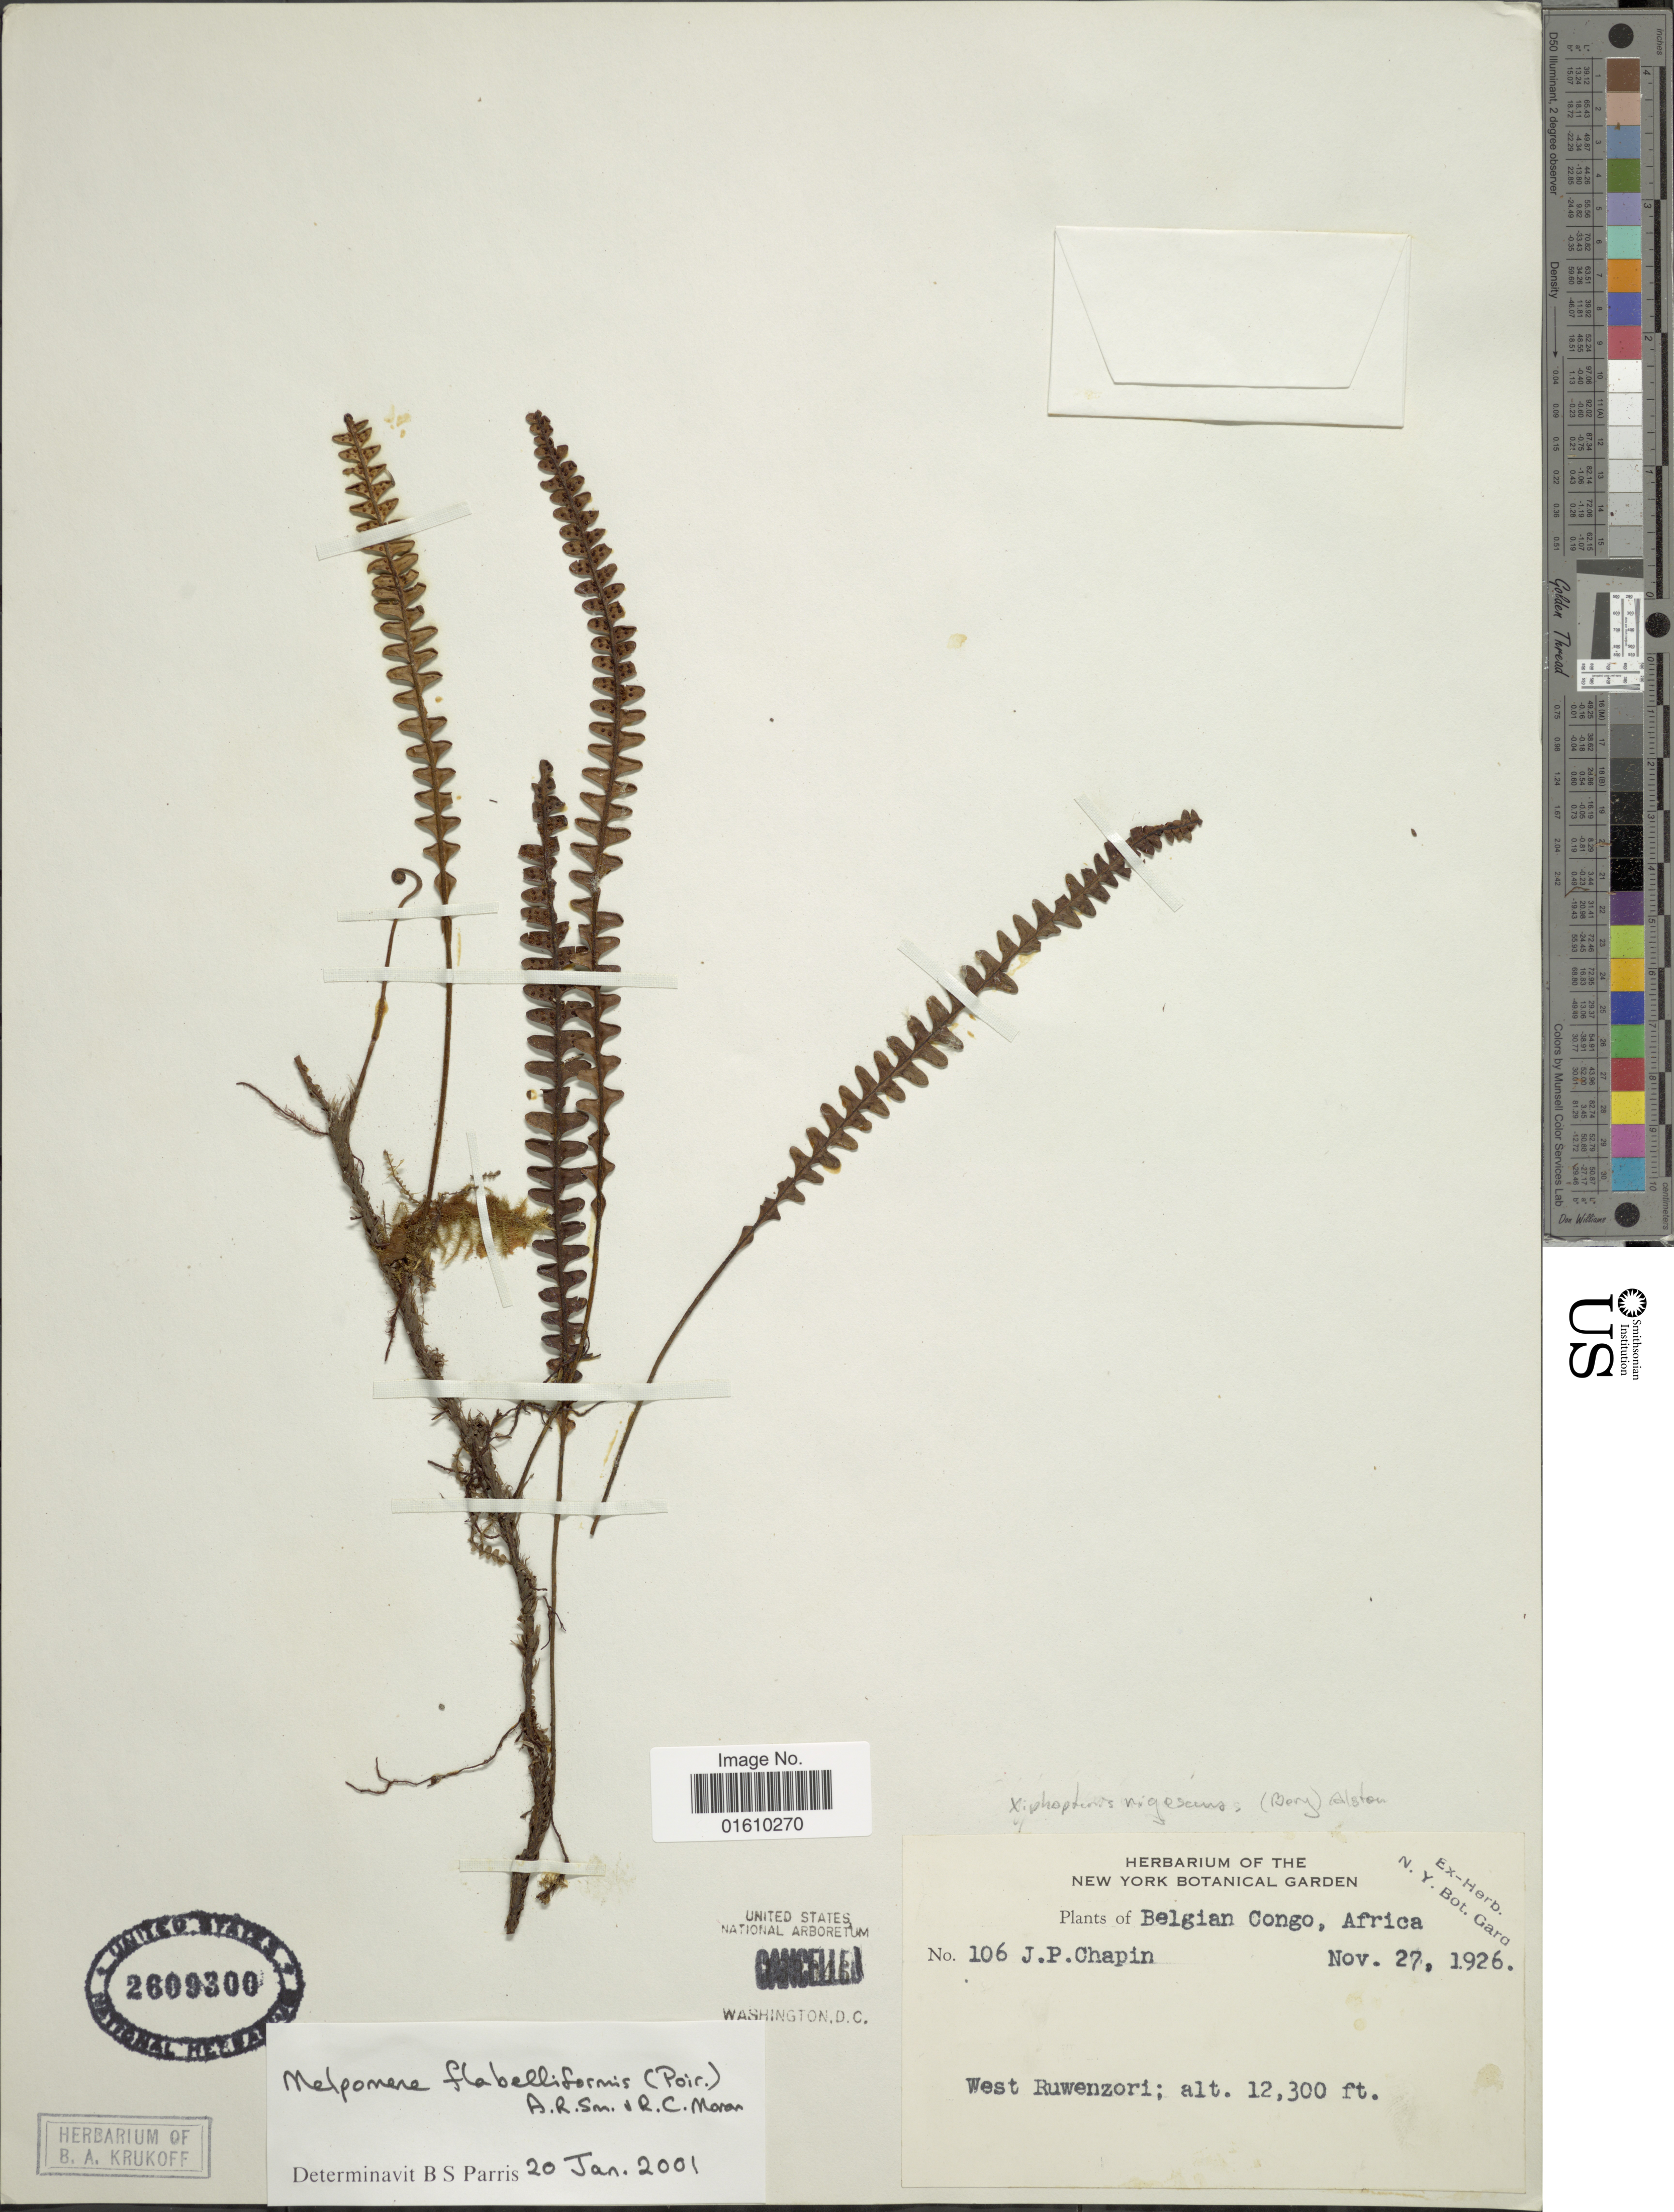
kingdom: Plantae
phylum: Tracheophyta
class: Polypodiopsida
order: Polypodiales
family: Polypodiaceae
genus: Melpomene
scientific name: Melpomene flabelliformis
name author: (Poir.) A.R. Sm. & R.C. Moran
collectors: J. Chapin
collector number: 106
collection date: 1926-11-27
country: Congo, Democratic Republic of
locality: Belgian Congo, Africa, West Ruwenzori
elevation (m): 3749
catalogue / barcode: US 2609300